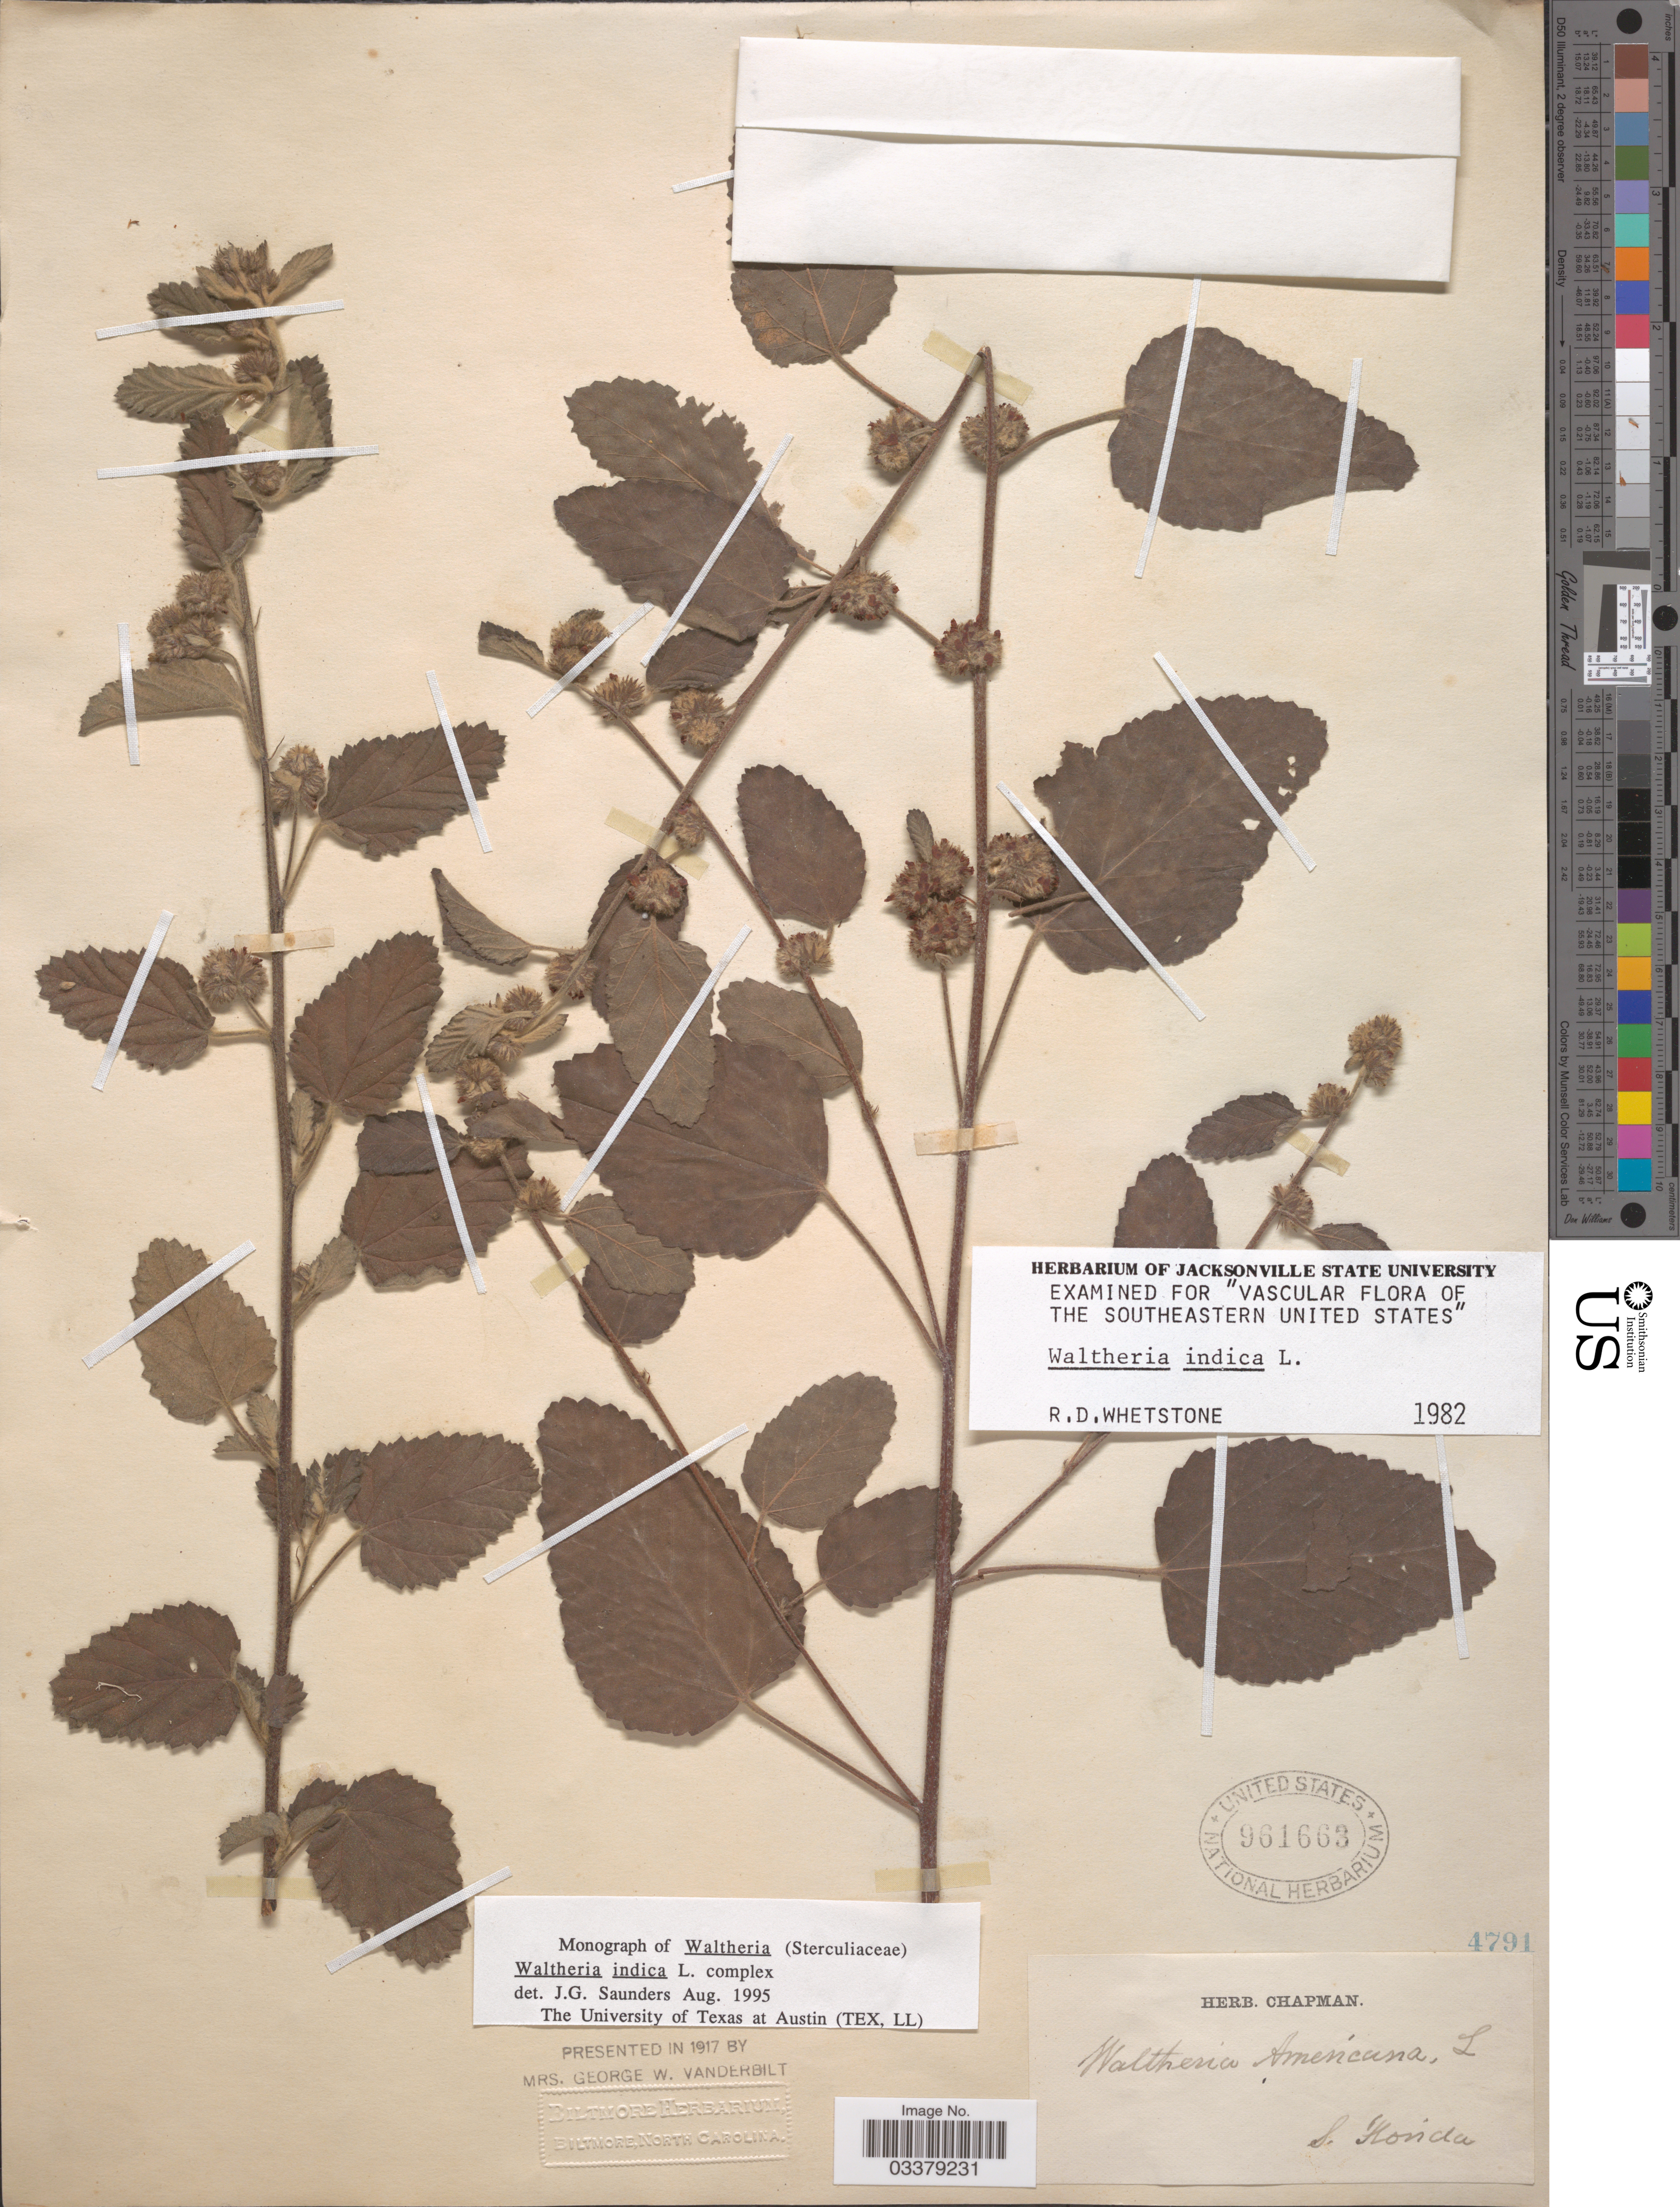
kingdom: Plantae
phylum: Tracheophyta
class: Magnoliopsida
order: Malvales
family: Malvaceae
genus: Waltheria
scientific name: Waltheria indica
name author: L.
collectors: ex herb. Chapman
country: United States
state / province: Florida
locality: S. Florida.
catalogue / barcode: US 961663